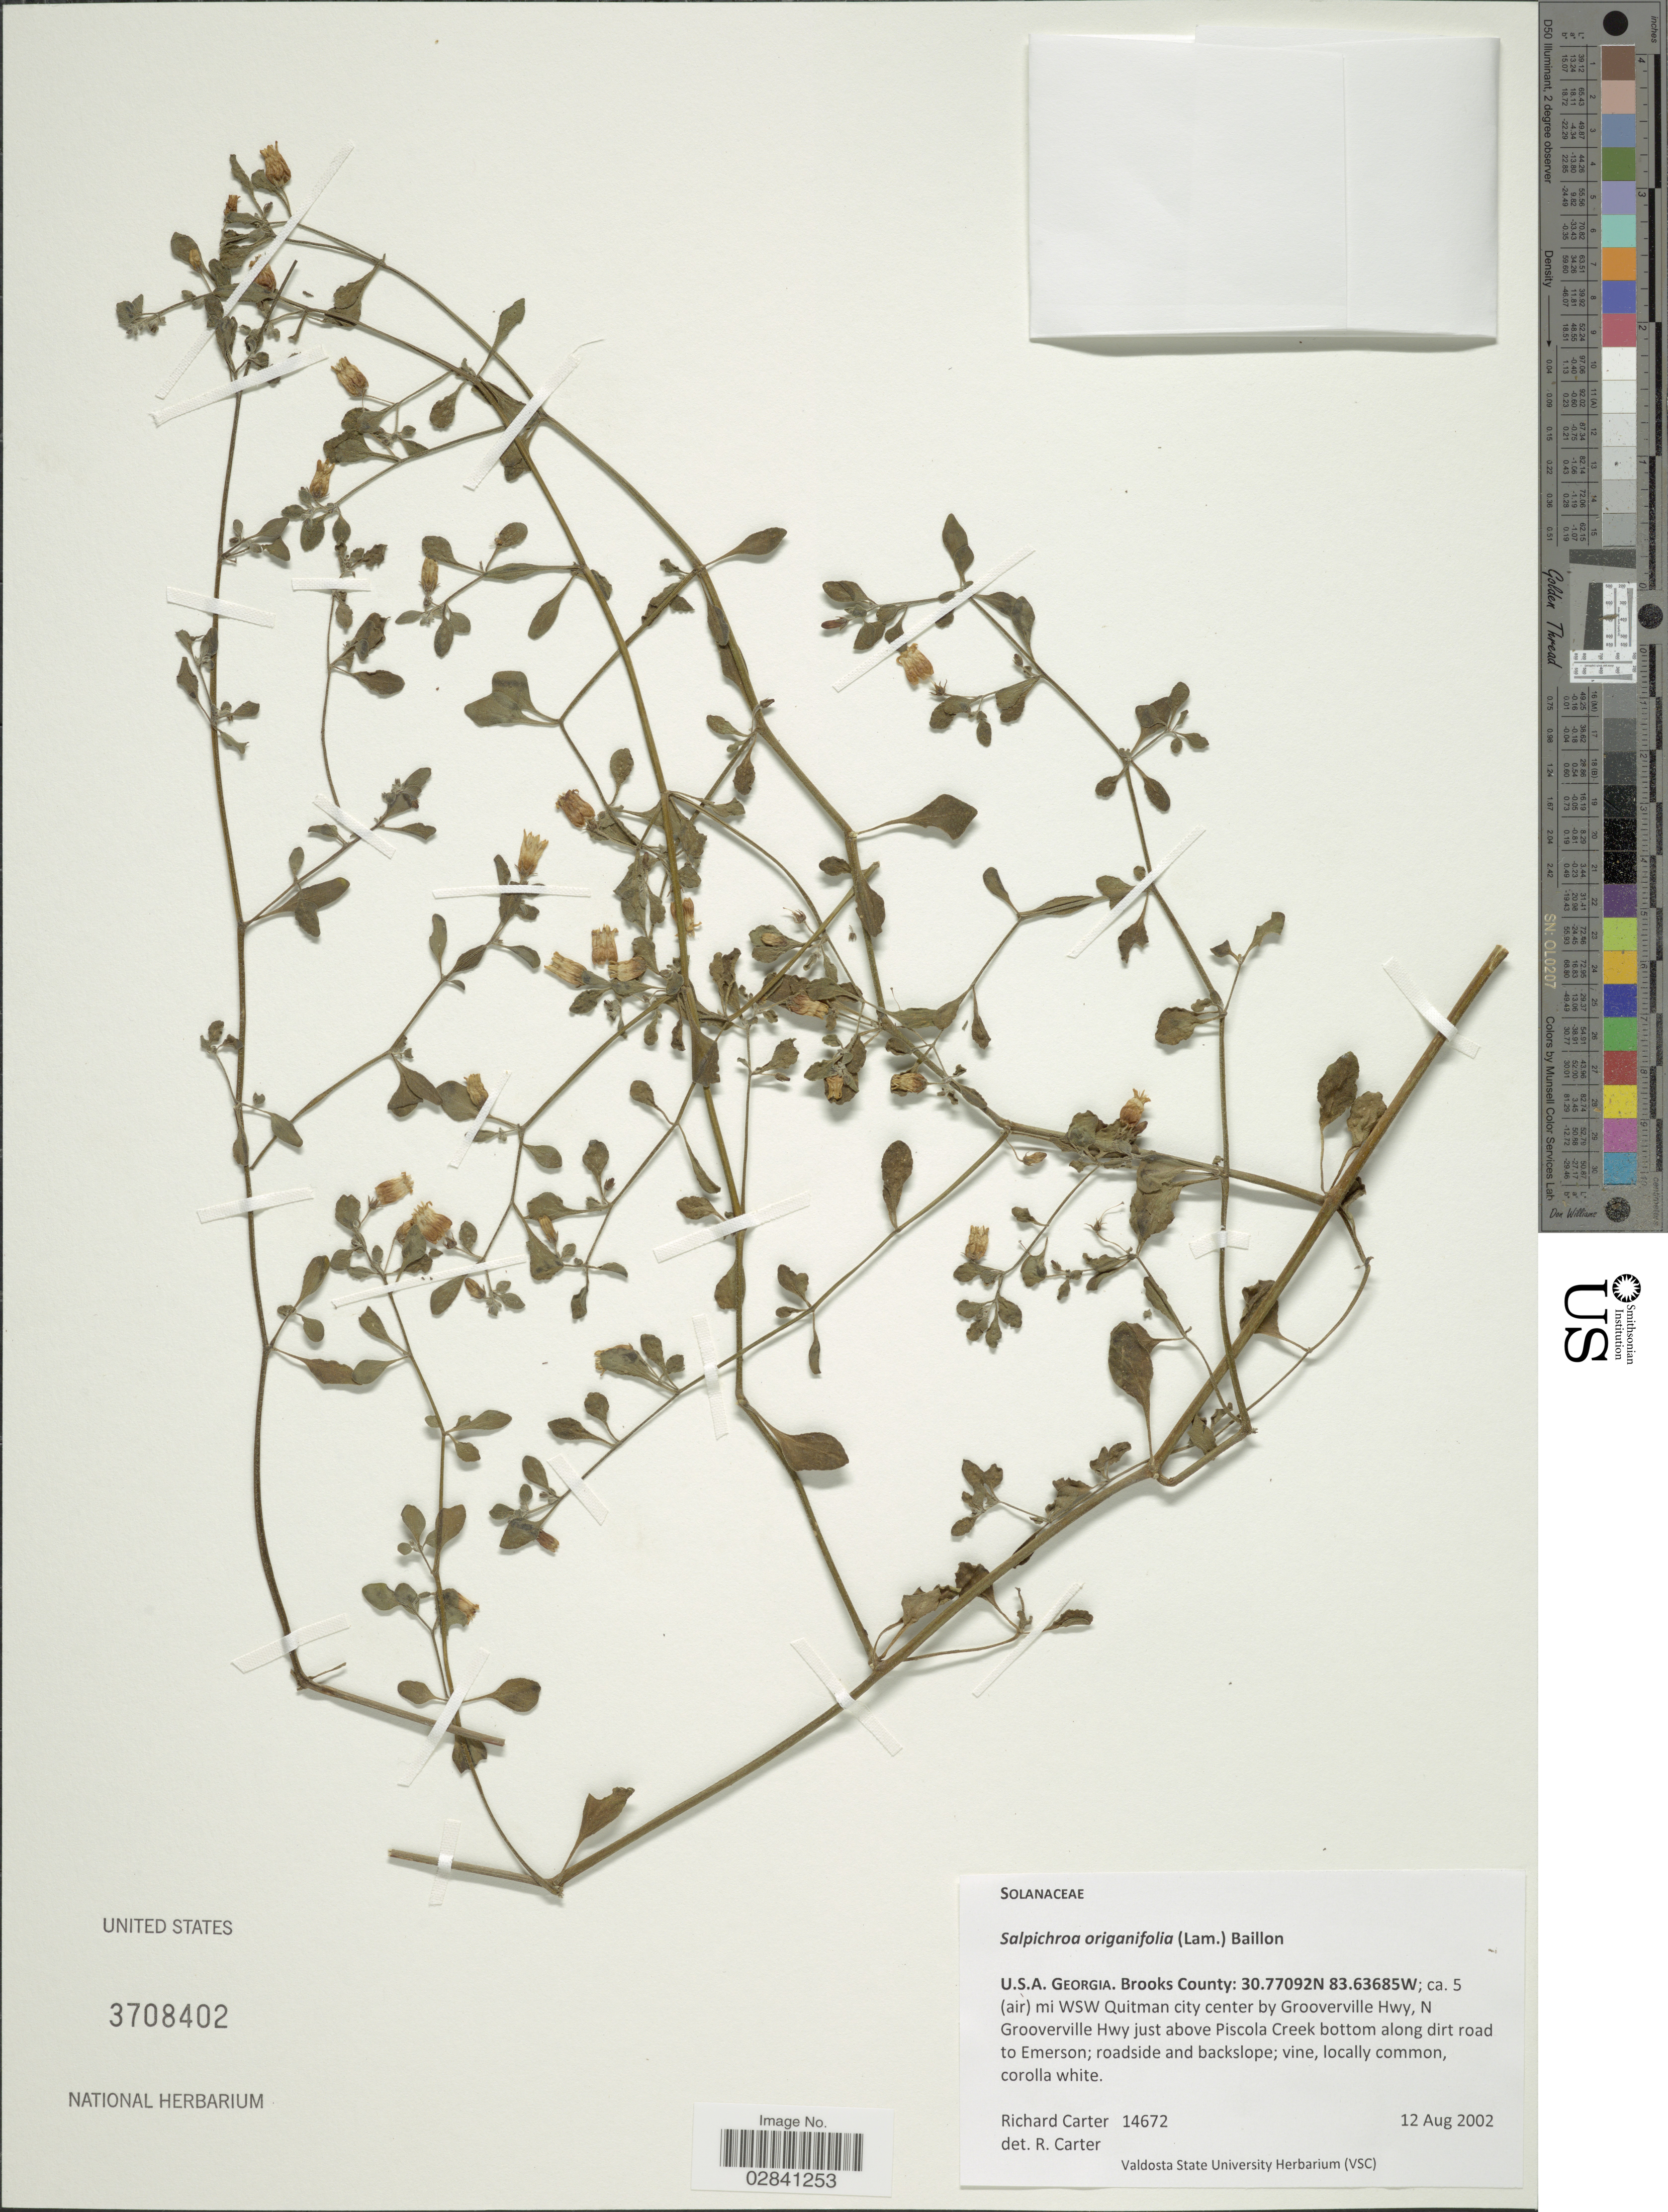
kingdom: Plantae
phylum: Tracheophyta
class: Magnoliopsida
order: Solanales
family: Solanaceae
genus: Salpichroa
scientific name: Salpichroa origanifolia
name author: (Lam.) Baill.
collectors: R. Carter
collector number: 14672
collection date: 2002-08-12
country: United States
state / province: Georgia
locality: Brooks County: ca. 5 (air) mi WSW Quitman city center by Grooverville Hwy, N Grooverville Hwy just above Piscola Creek bottom along dirt road to Emerson.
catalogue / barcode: US 3708402